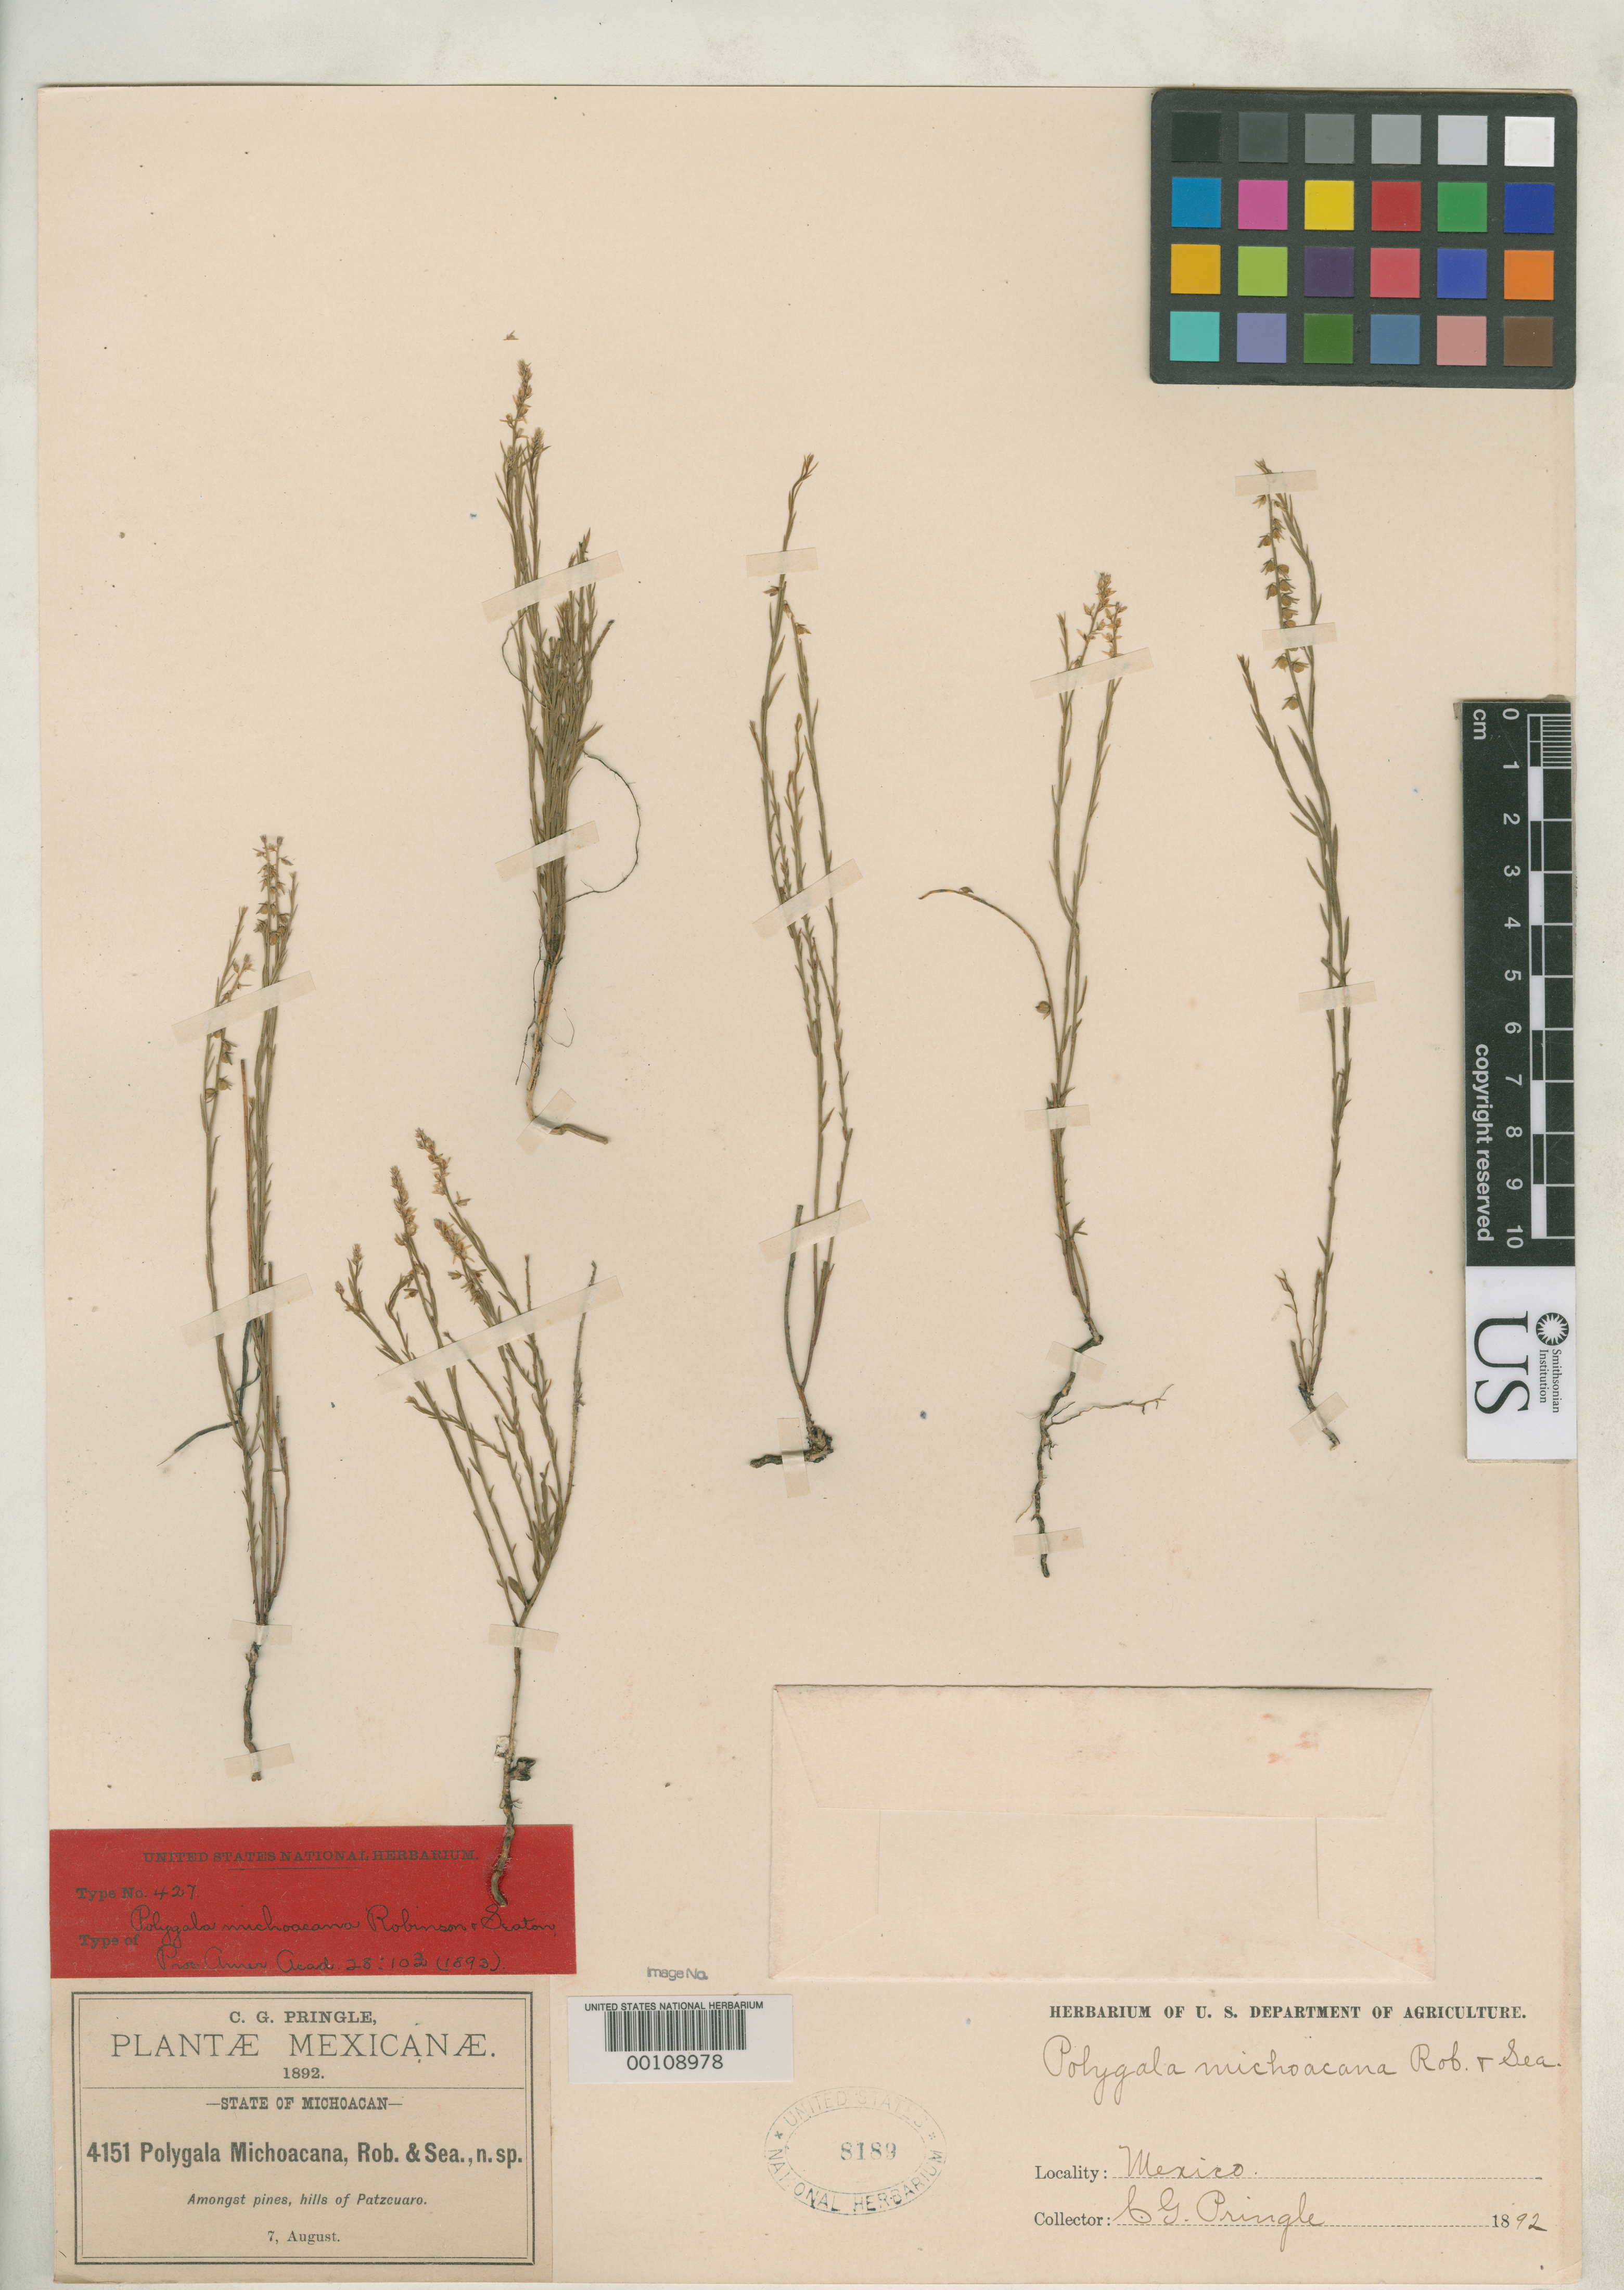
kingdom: Plantae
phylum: Tracheophyta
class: Magnoliopsida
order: Fabales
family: Polygalaceae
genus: Polygala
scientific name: Polygala michoacana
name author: B.L. Rob. & Seaton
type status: Isotype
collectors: C. G. Pringle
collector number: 4151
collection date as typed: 07 Aug 1892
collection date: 1892-08-07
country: Mexico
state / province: Michoacán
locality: Patzcuaro Hills.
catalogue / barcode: US 8189